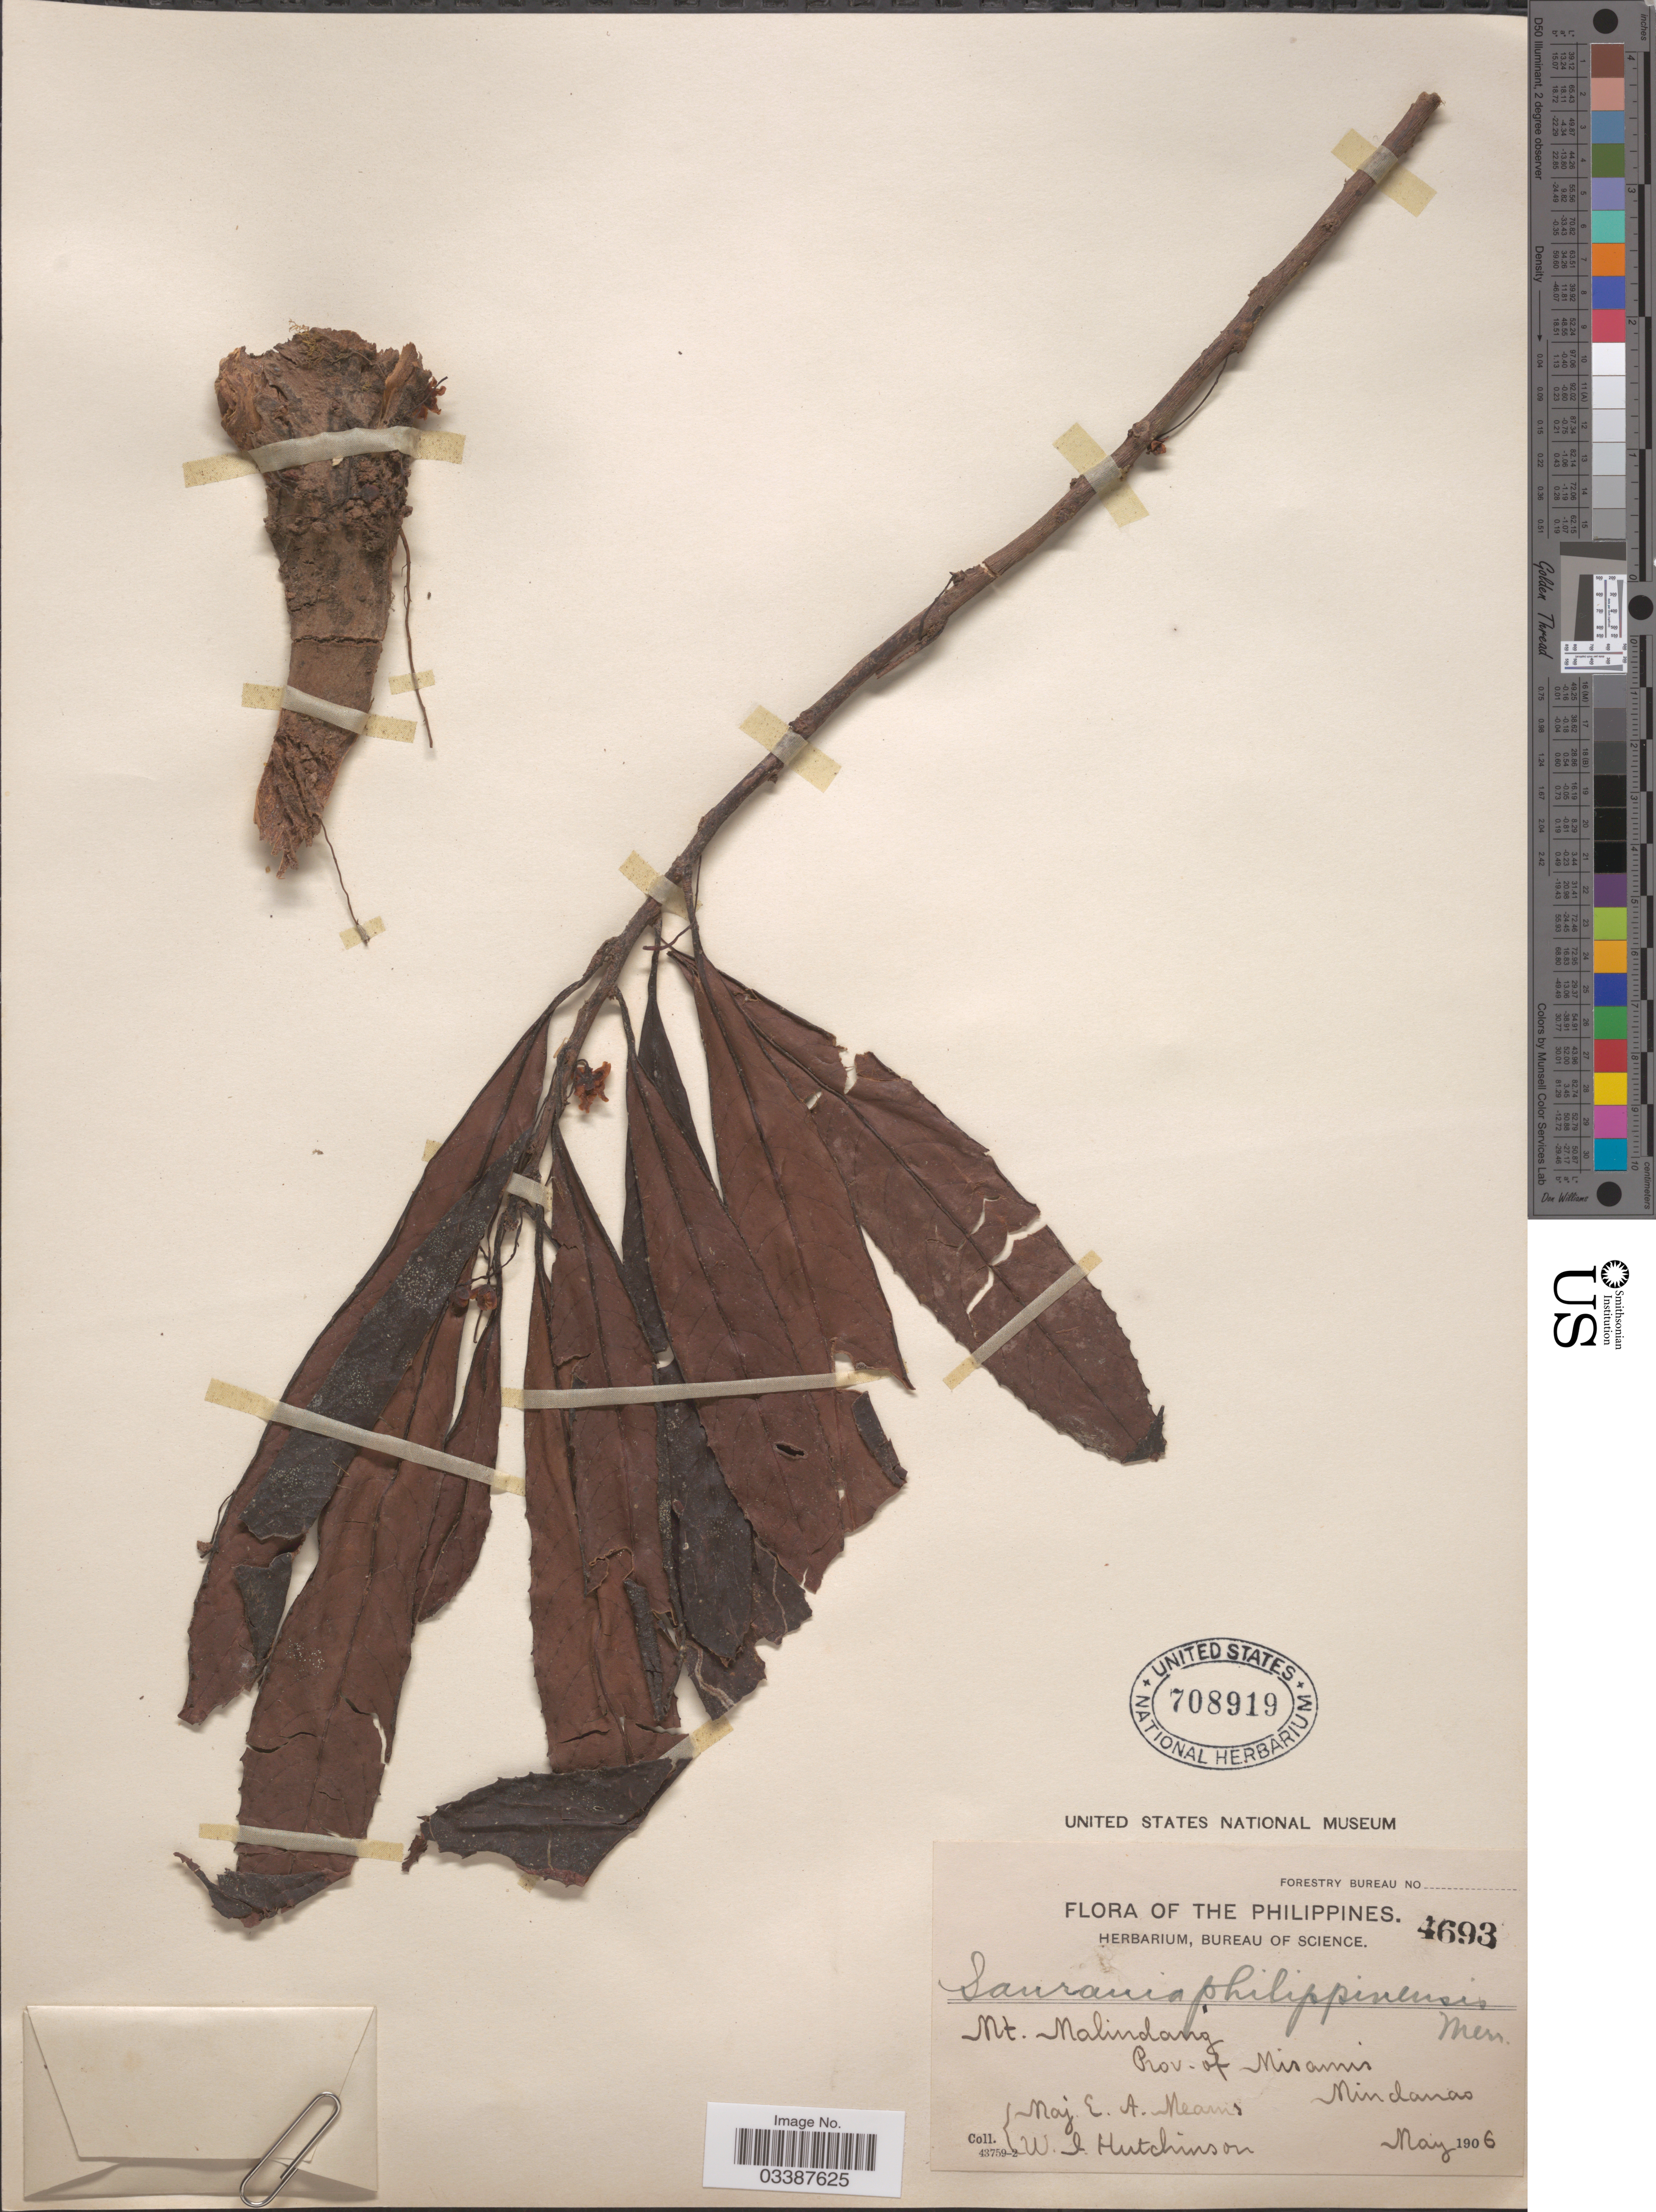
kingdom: Plantae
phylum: Tracheophyta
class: Magnoliopsida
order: Ericales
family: Actinidiaceae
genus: Saurauia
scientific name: Saurauia philippinensis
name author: Merr.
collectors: E. A. Mearns & W. I. Hutchinson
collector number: Forestry Bureau 4693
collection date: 1906-05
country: Philippines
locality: Mt. Malindang, Prov. of Misamis, Mindanao.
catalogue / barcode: US 708919